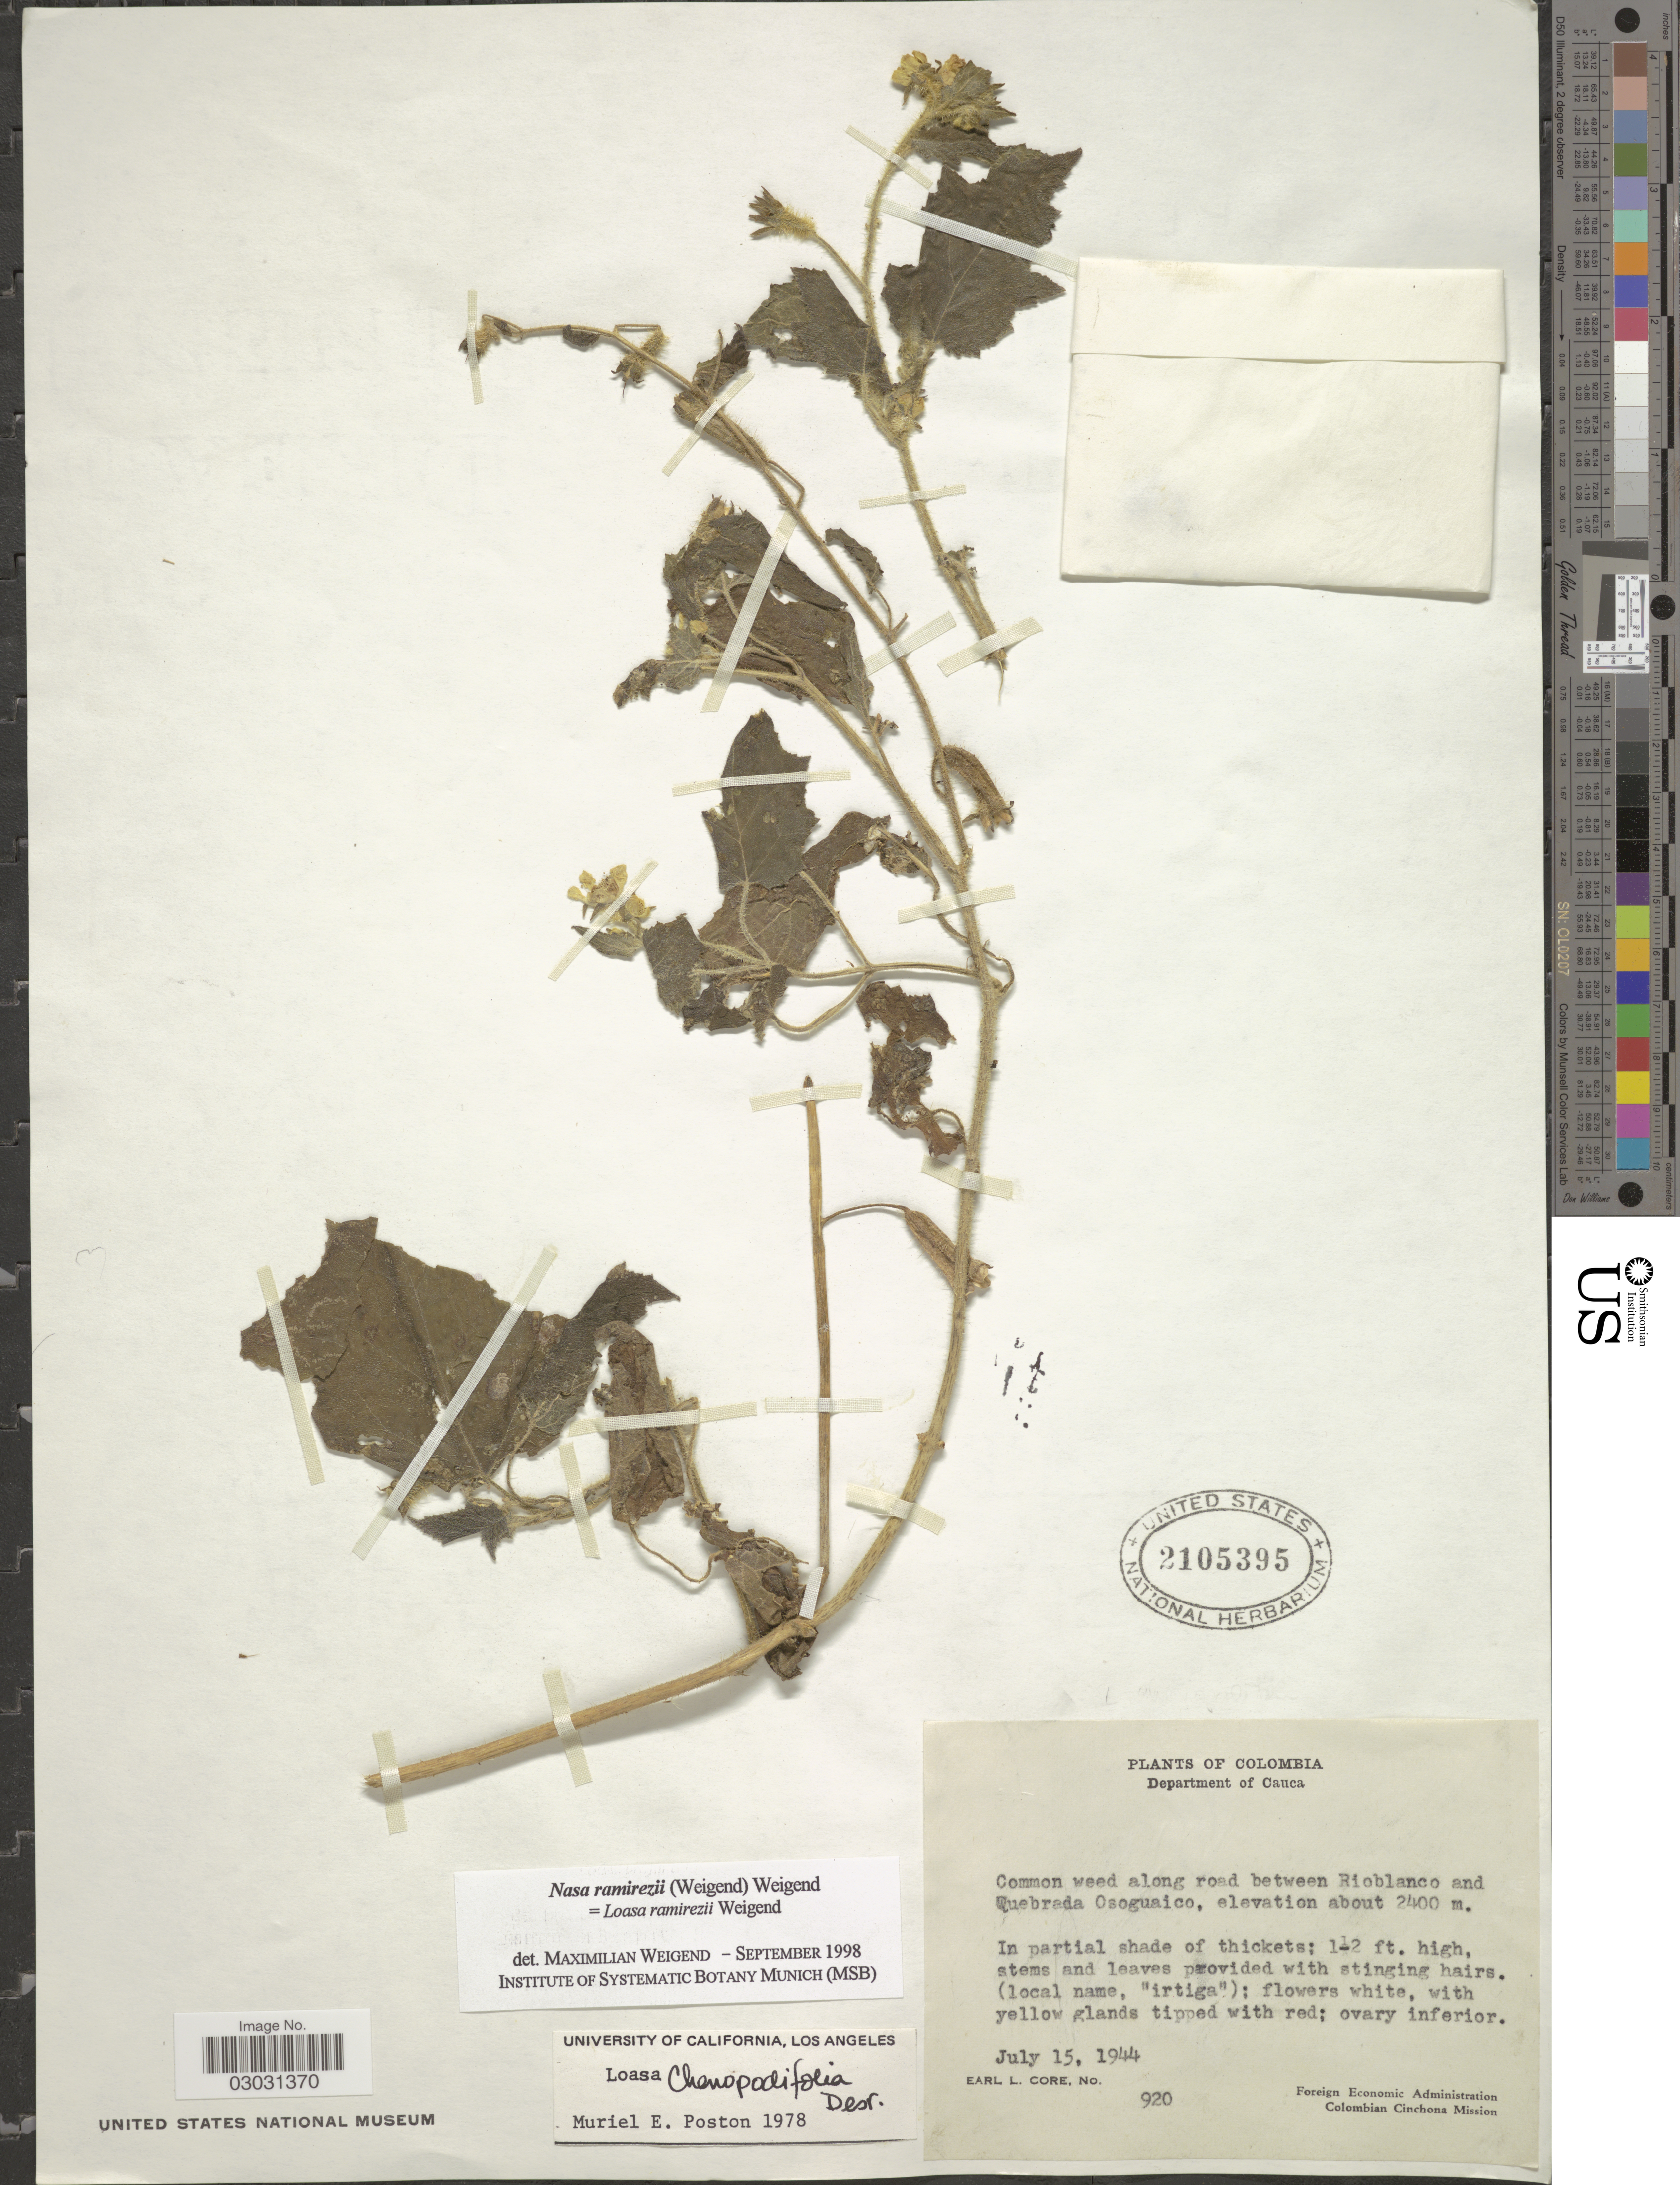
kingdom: Plantae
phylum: Tracheophyta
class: Magnoliopsida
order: Cornales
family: Loasaceae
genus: Nasa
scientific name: Nasa ramirezii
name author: (Weigend) Weigend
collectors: E. L. Core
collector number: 920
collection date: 1944-07-15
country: Colombia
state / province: Cauca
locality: Department of Cauca. Along road between Rioblanco and Quebrada Osoguaico.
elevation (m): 2400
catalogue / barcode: US 2105395